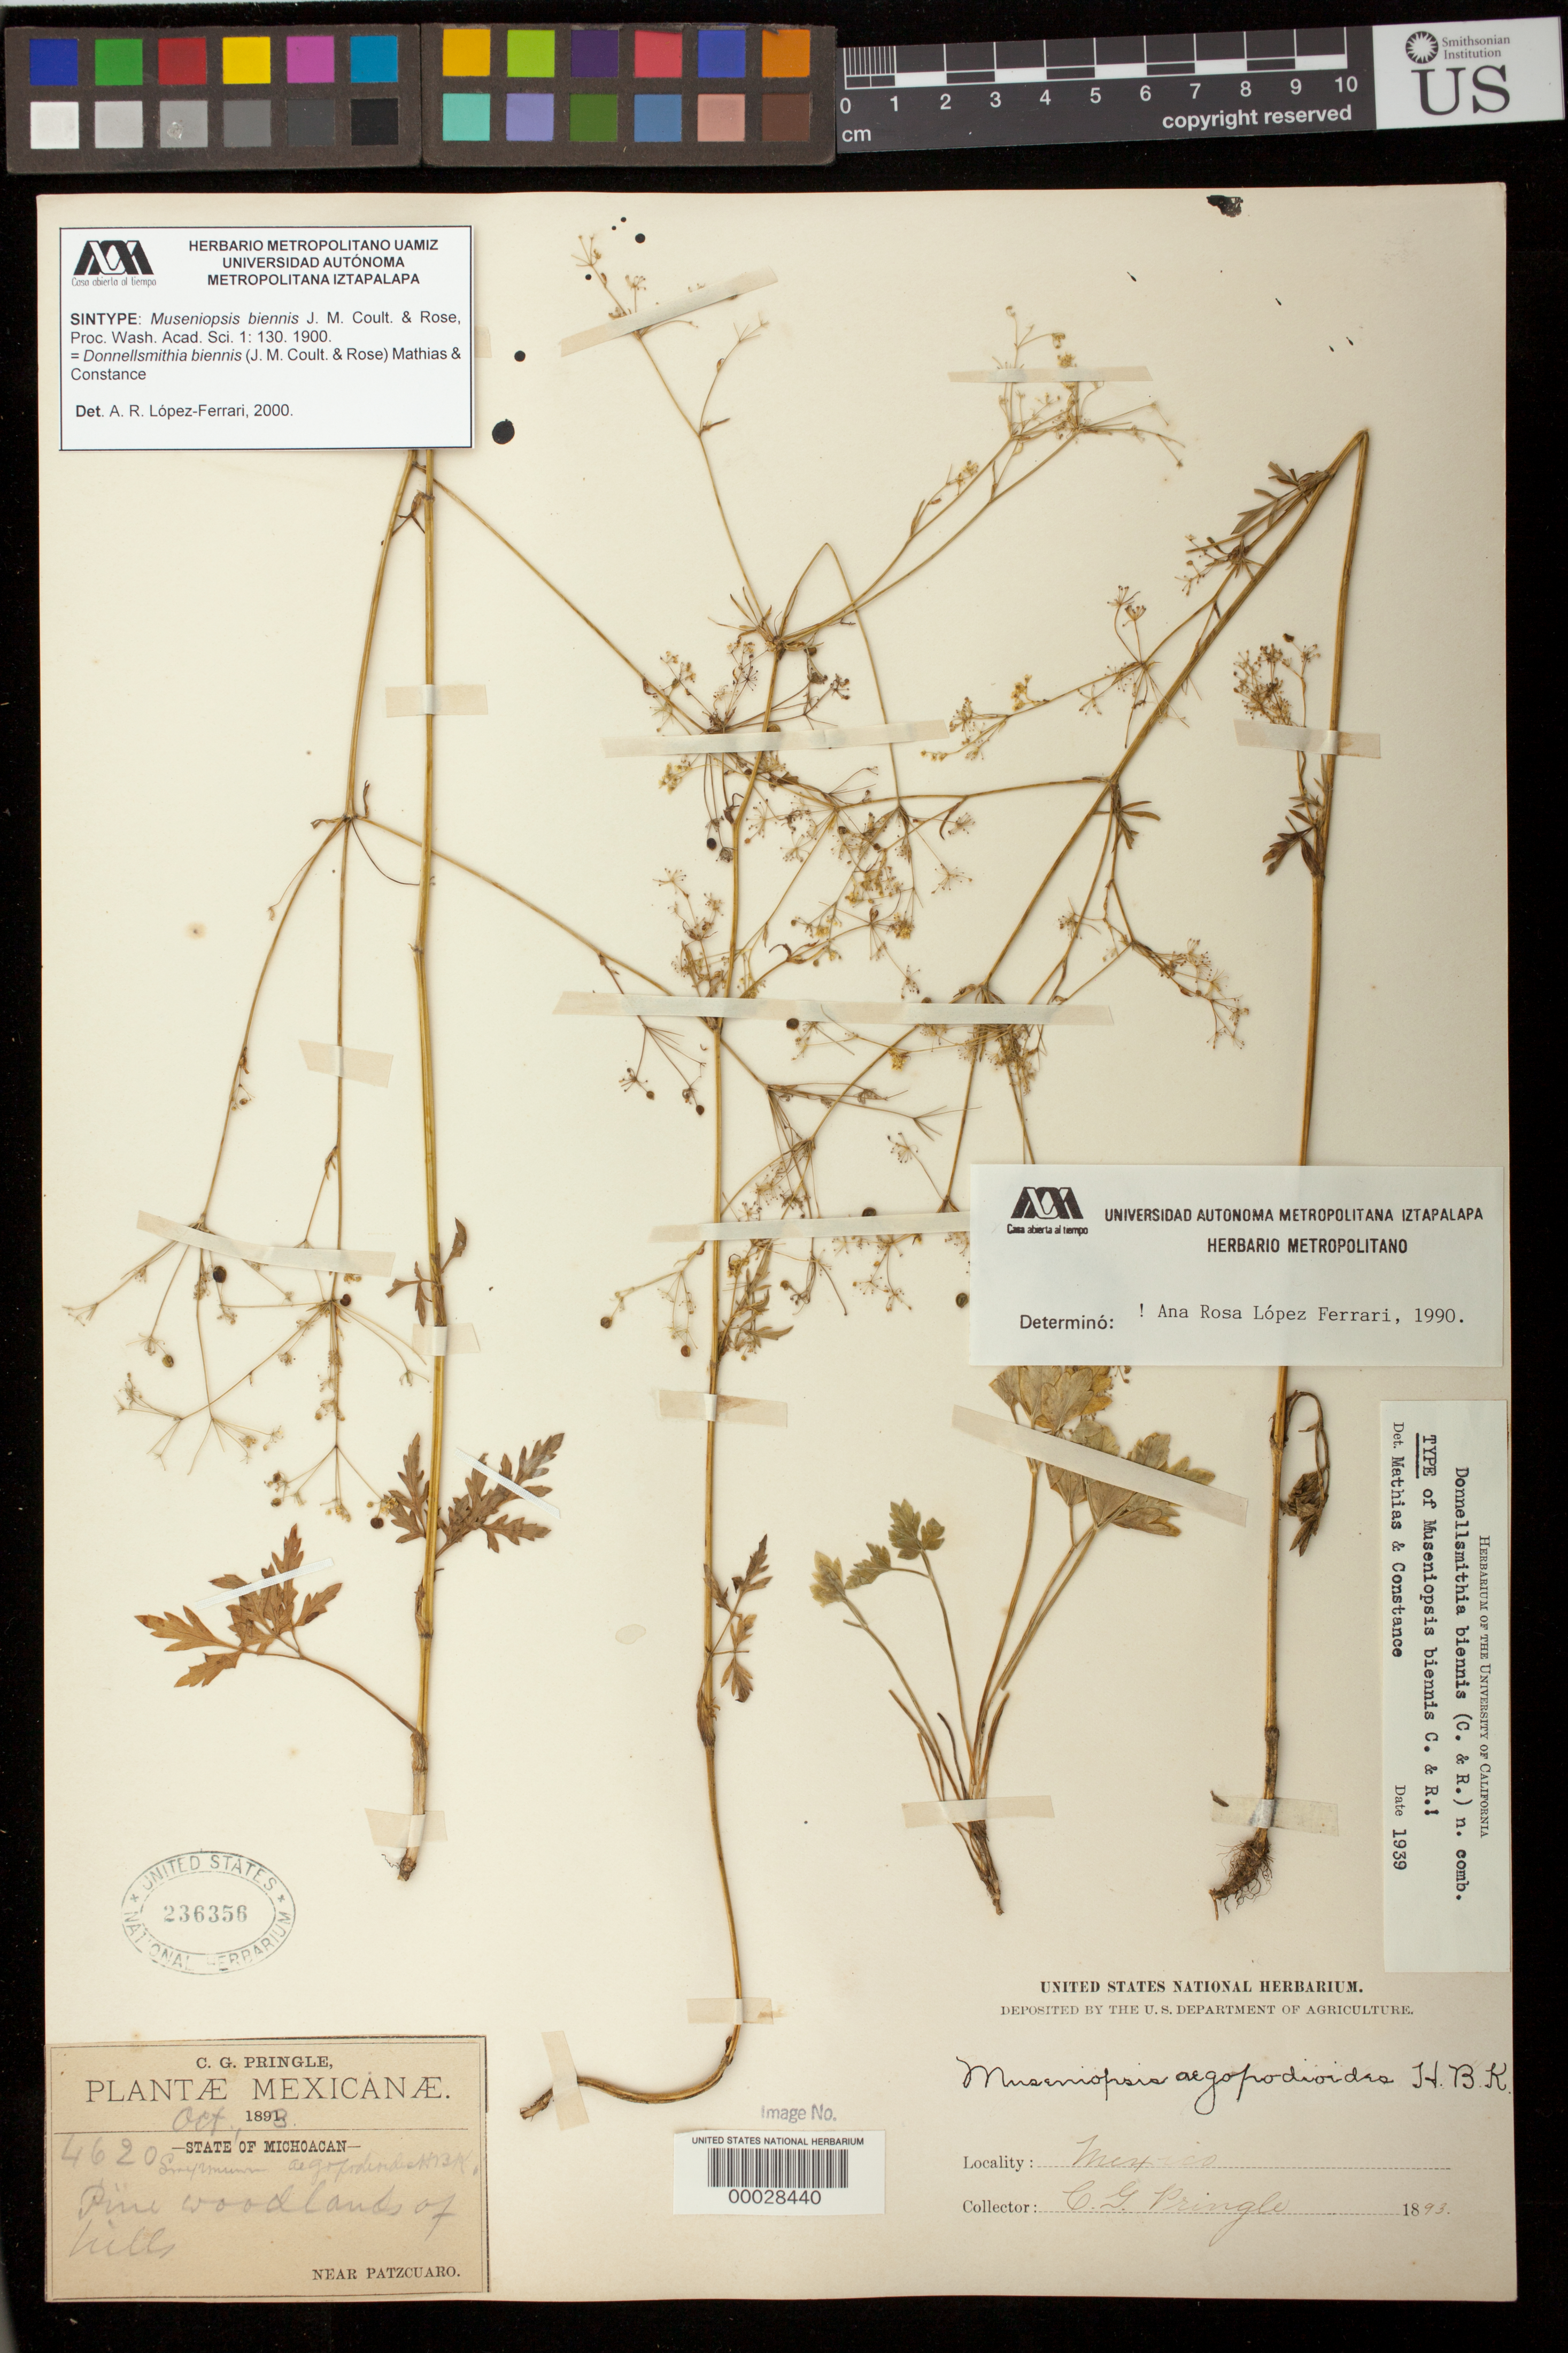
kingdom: Plantae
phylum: Tracheophyta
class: Magnoliopsida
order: Apiales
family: Apiaceae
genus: Museniopsis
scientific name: Museniopsis biennis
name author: J.M. Coult. & Rose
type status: Syntype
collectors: C. G. Pringle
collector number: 4620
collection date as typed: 25 Oct 1893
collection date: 1893-10-25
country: Mexico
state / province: Michoacán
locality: Patzcuaro.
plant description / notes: Protologue cites 2 collections (syntpes). This US specimen (USNH 236356) annotated as "TYPE" by Mathias & Constance (1939); lectotypification not seen.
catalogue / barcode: US 236356